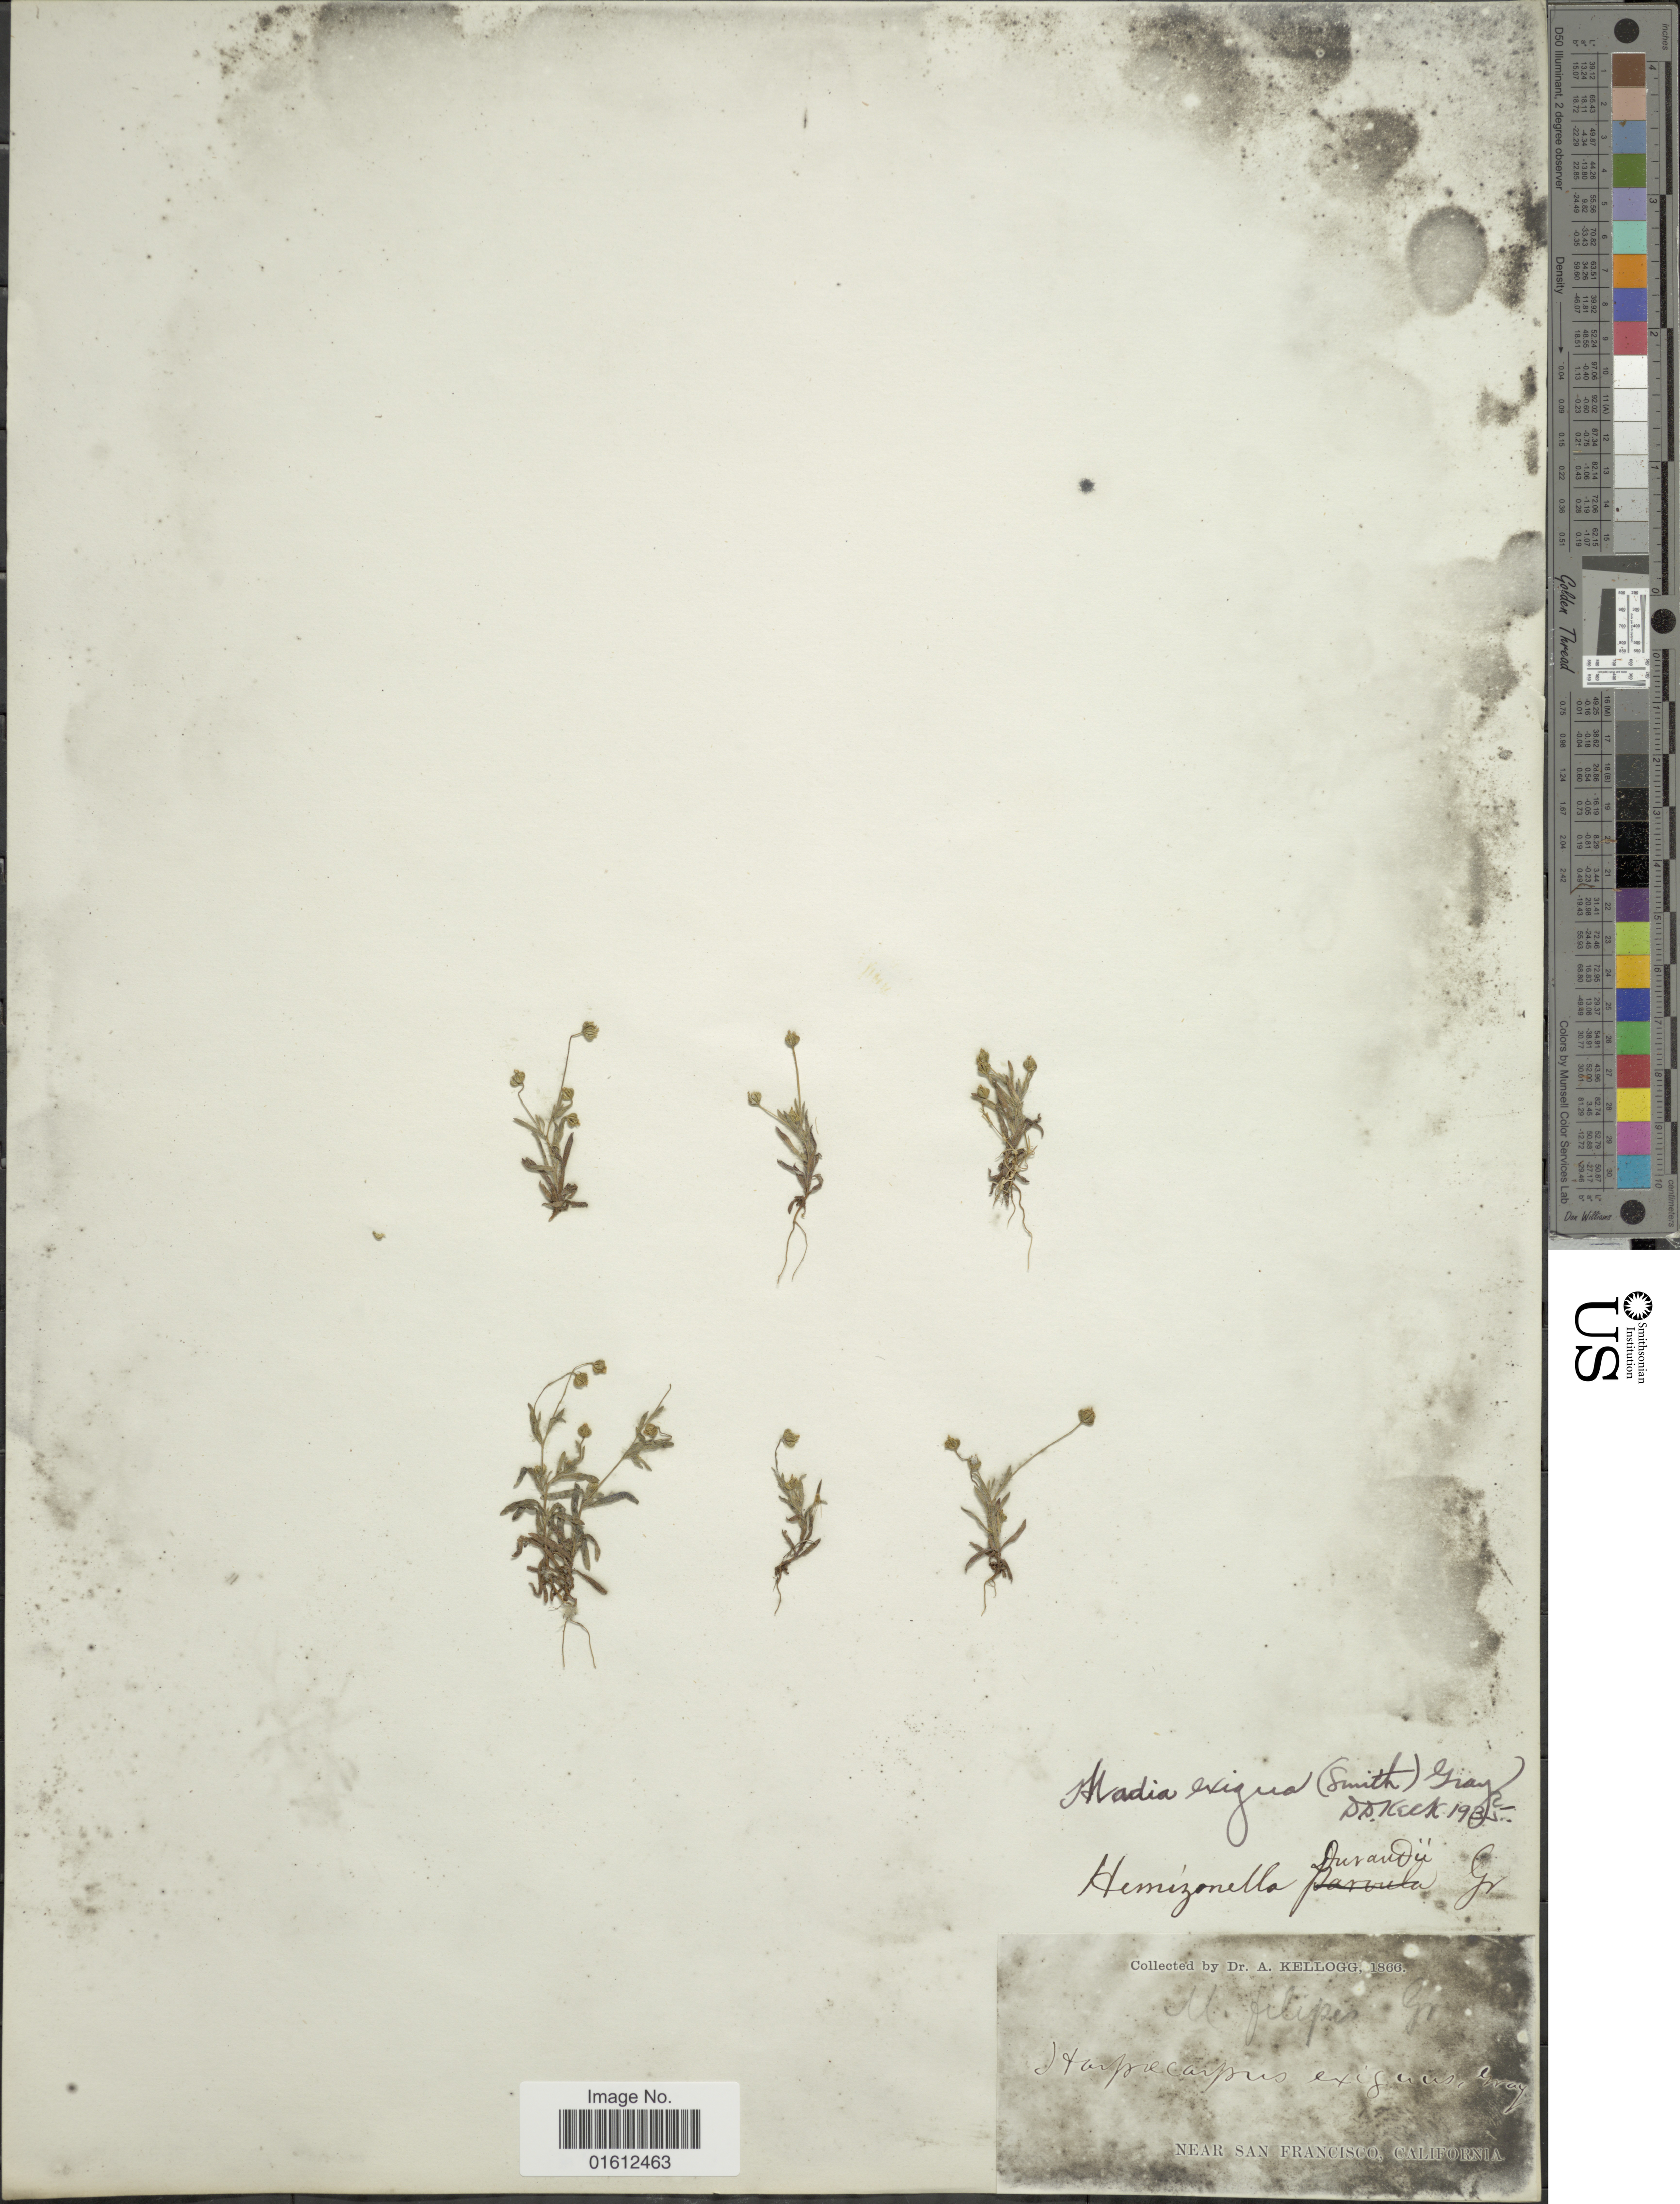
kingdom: Plantae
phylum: Tracheophyta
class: Magnoliopsida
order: Asterales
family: Asteraceae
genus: Madia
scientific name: Madia exigua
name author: (Sm.) A. Gray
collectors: A. Kellogg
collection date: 1866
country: United States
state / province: California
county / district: San Francisco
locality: Near San Francisco.